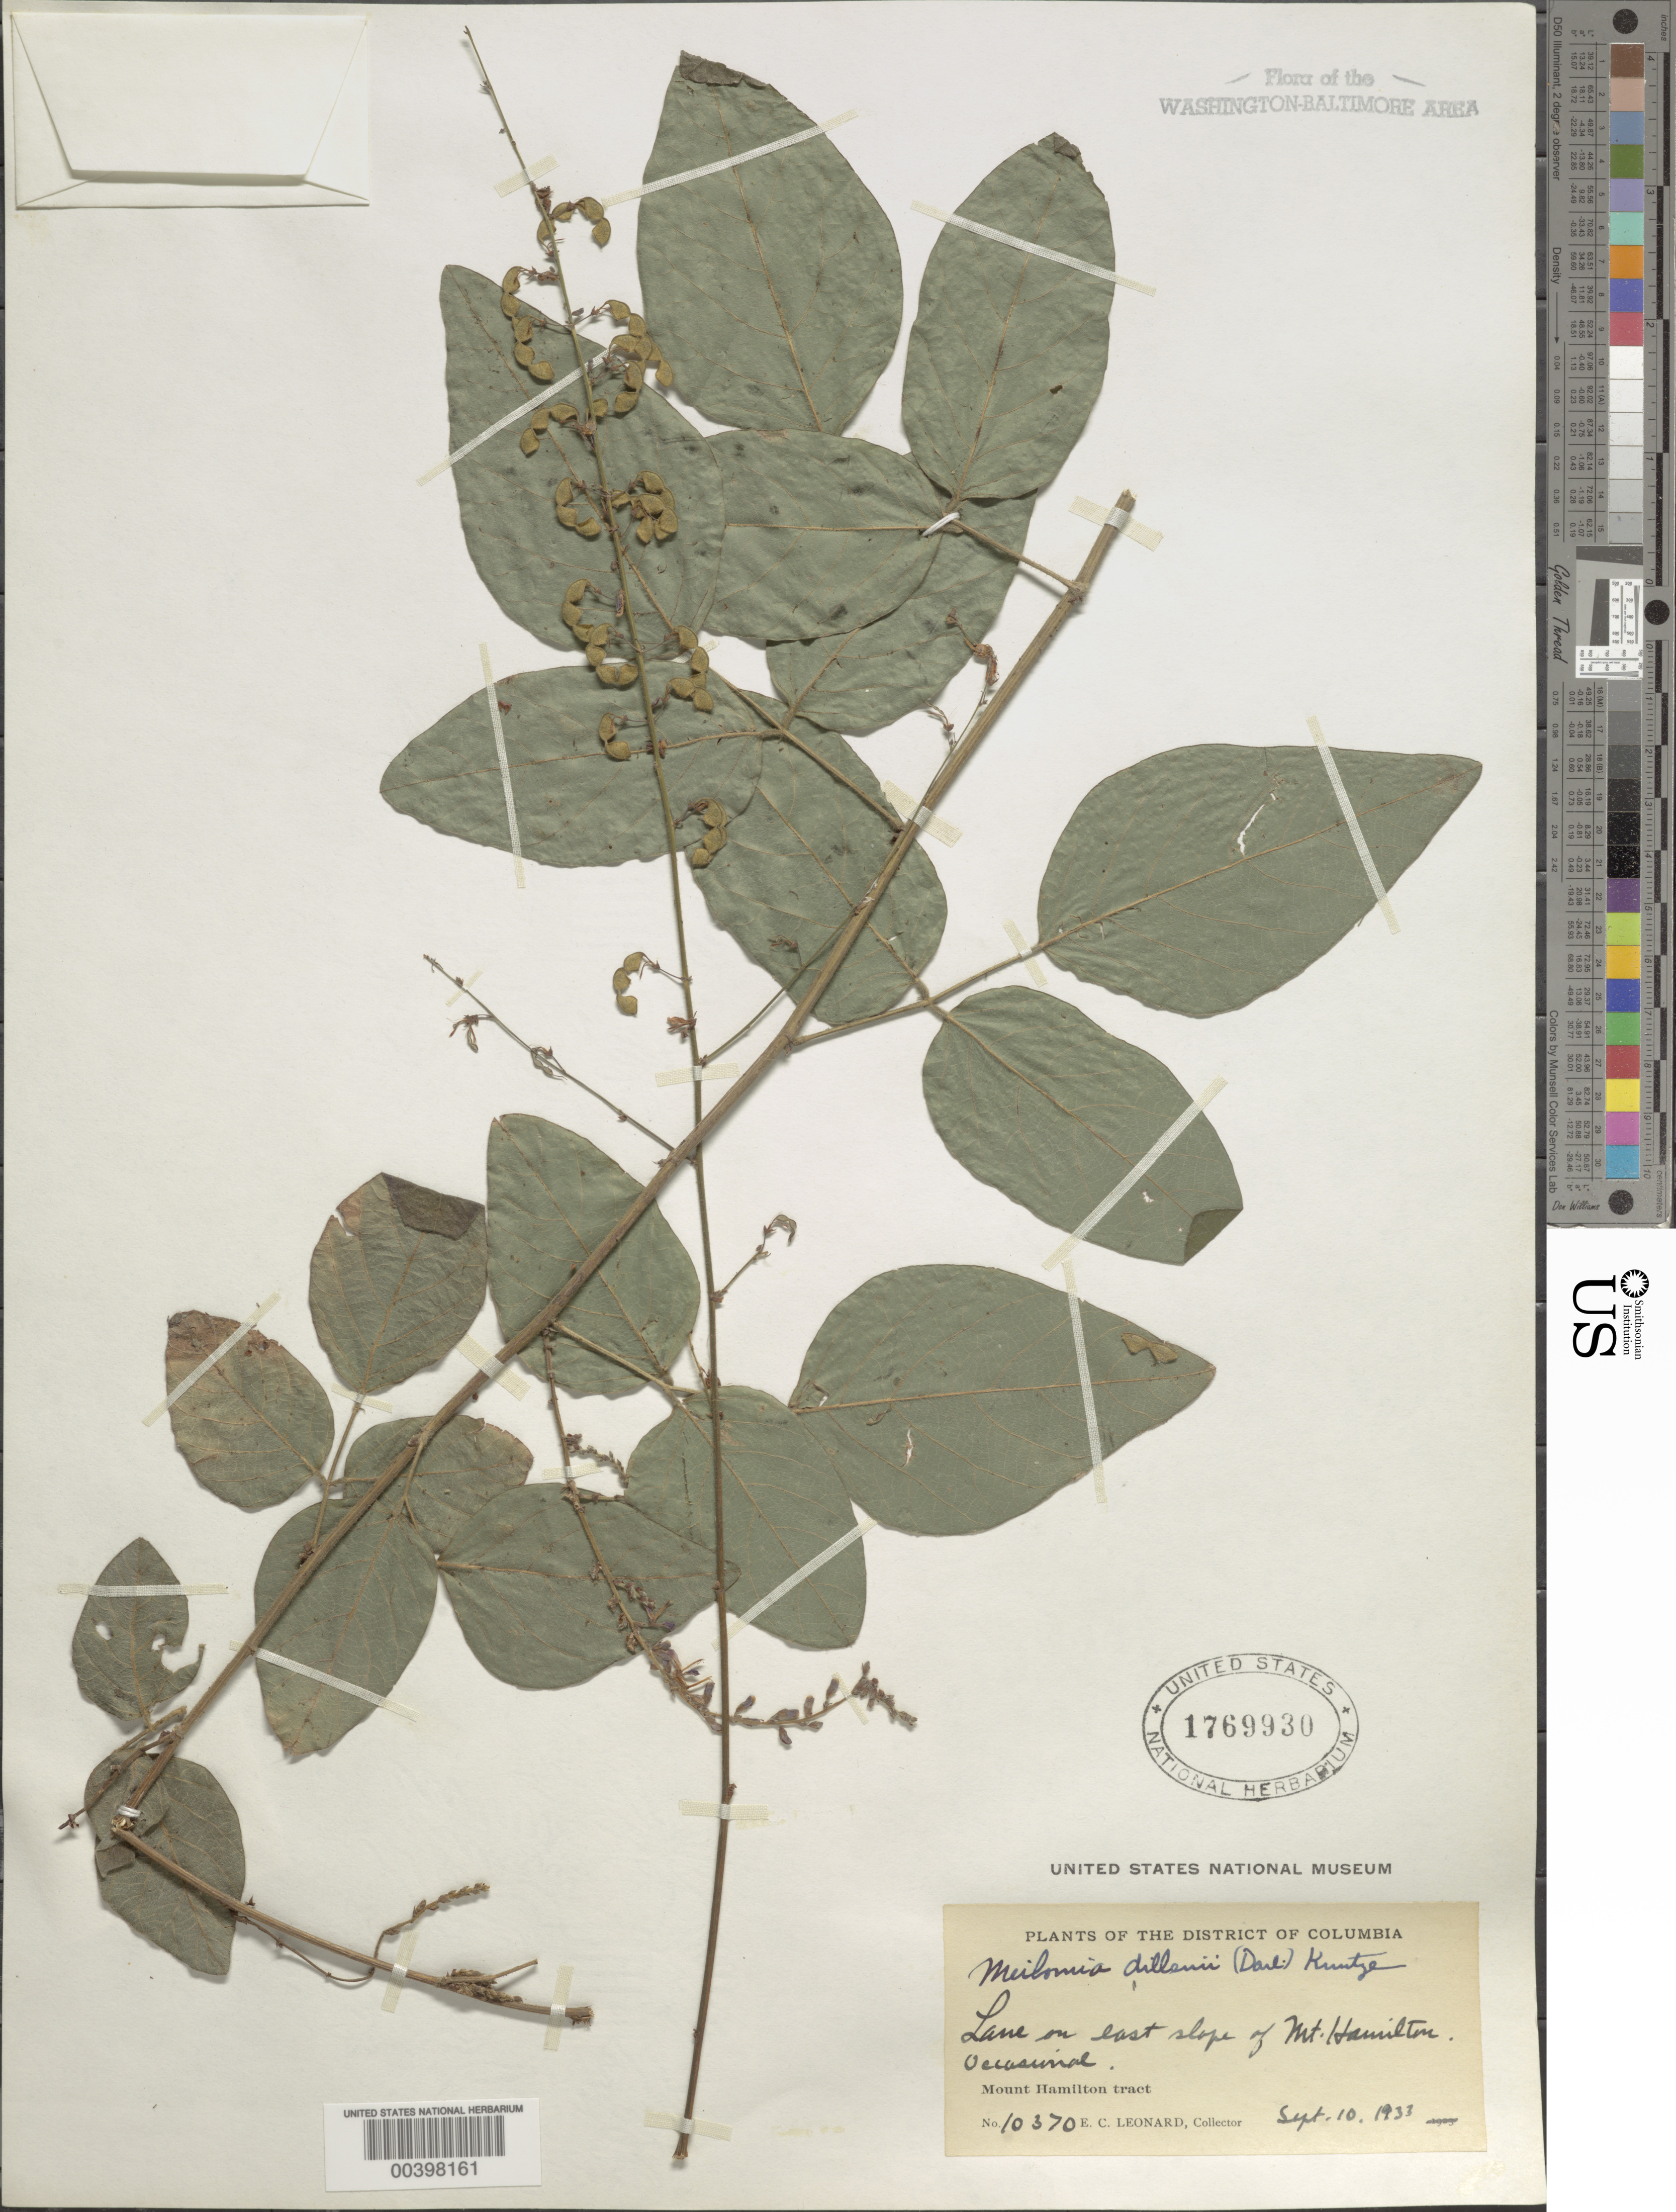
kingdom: Plantae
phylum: Tracheophyta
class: Magnoliopsida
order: Fabales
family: Fabaceae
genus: Desmodium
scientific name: Desmodium glabellum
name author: (Michx.) DC.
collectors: E. C. Leonard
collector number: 10370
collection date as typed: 10 Sep 1933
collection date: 1933-09-10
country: United States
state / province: District of Columbia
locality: Mount Hamilton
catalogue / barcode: US 1769930